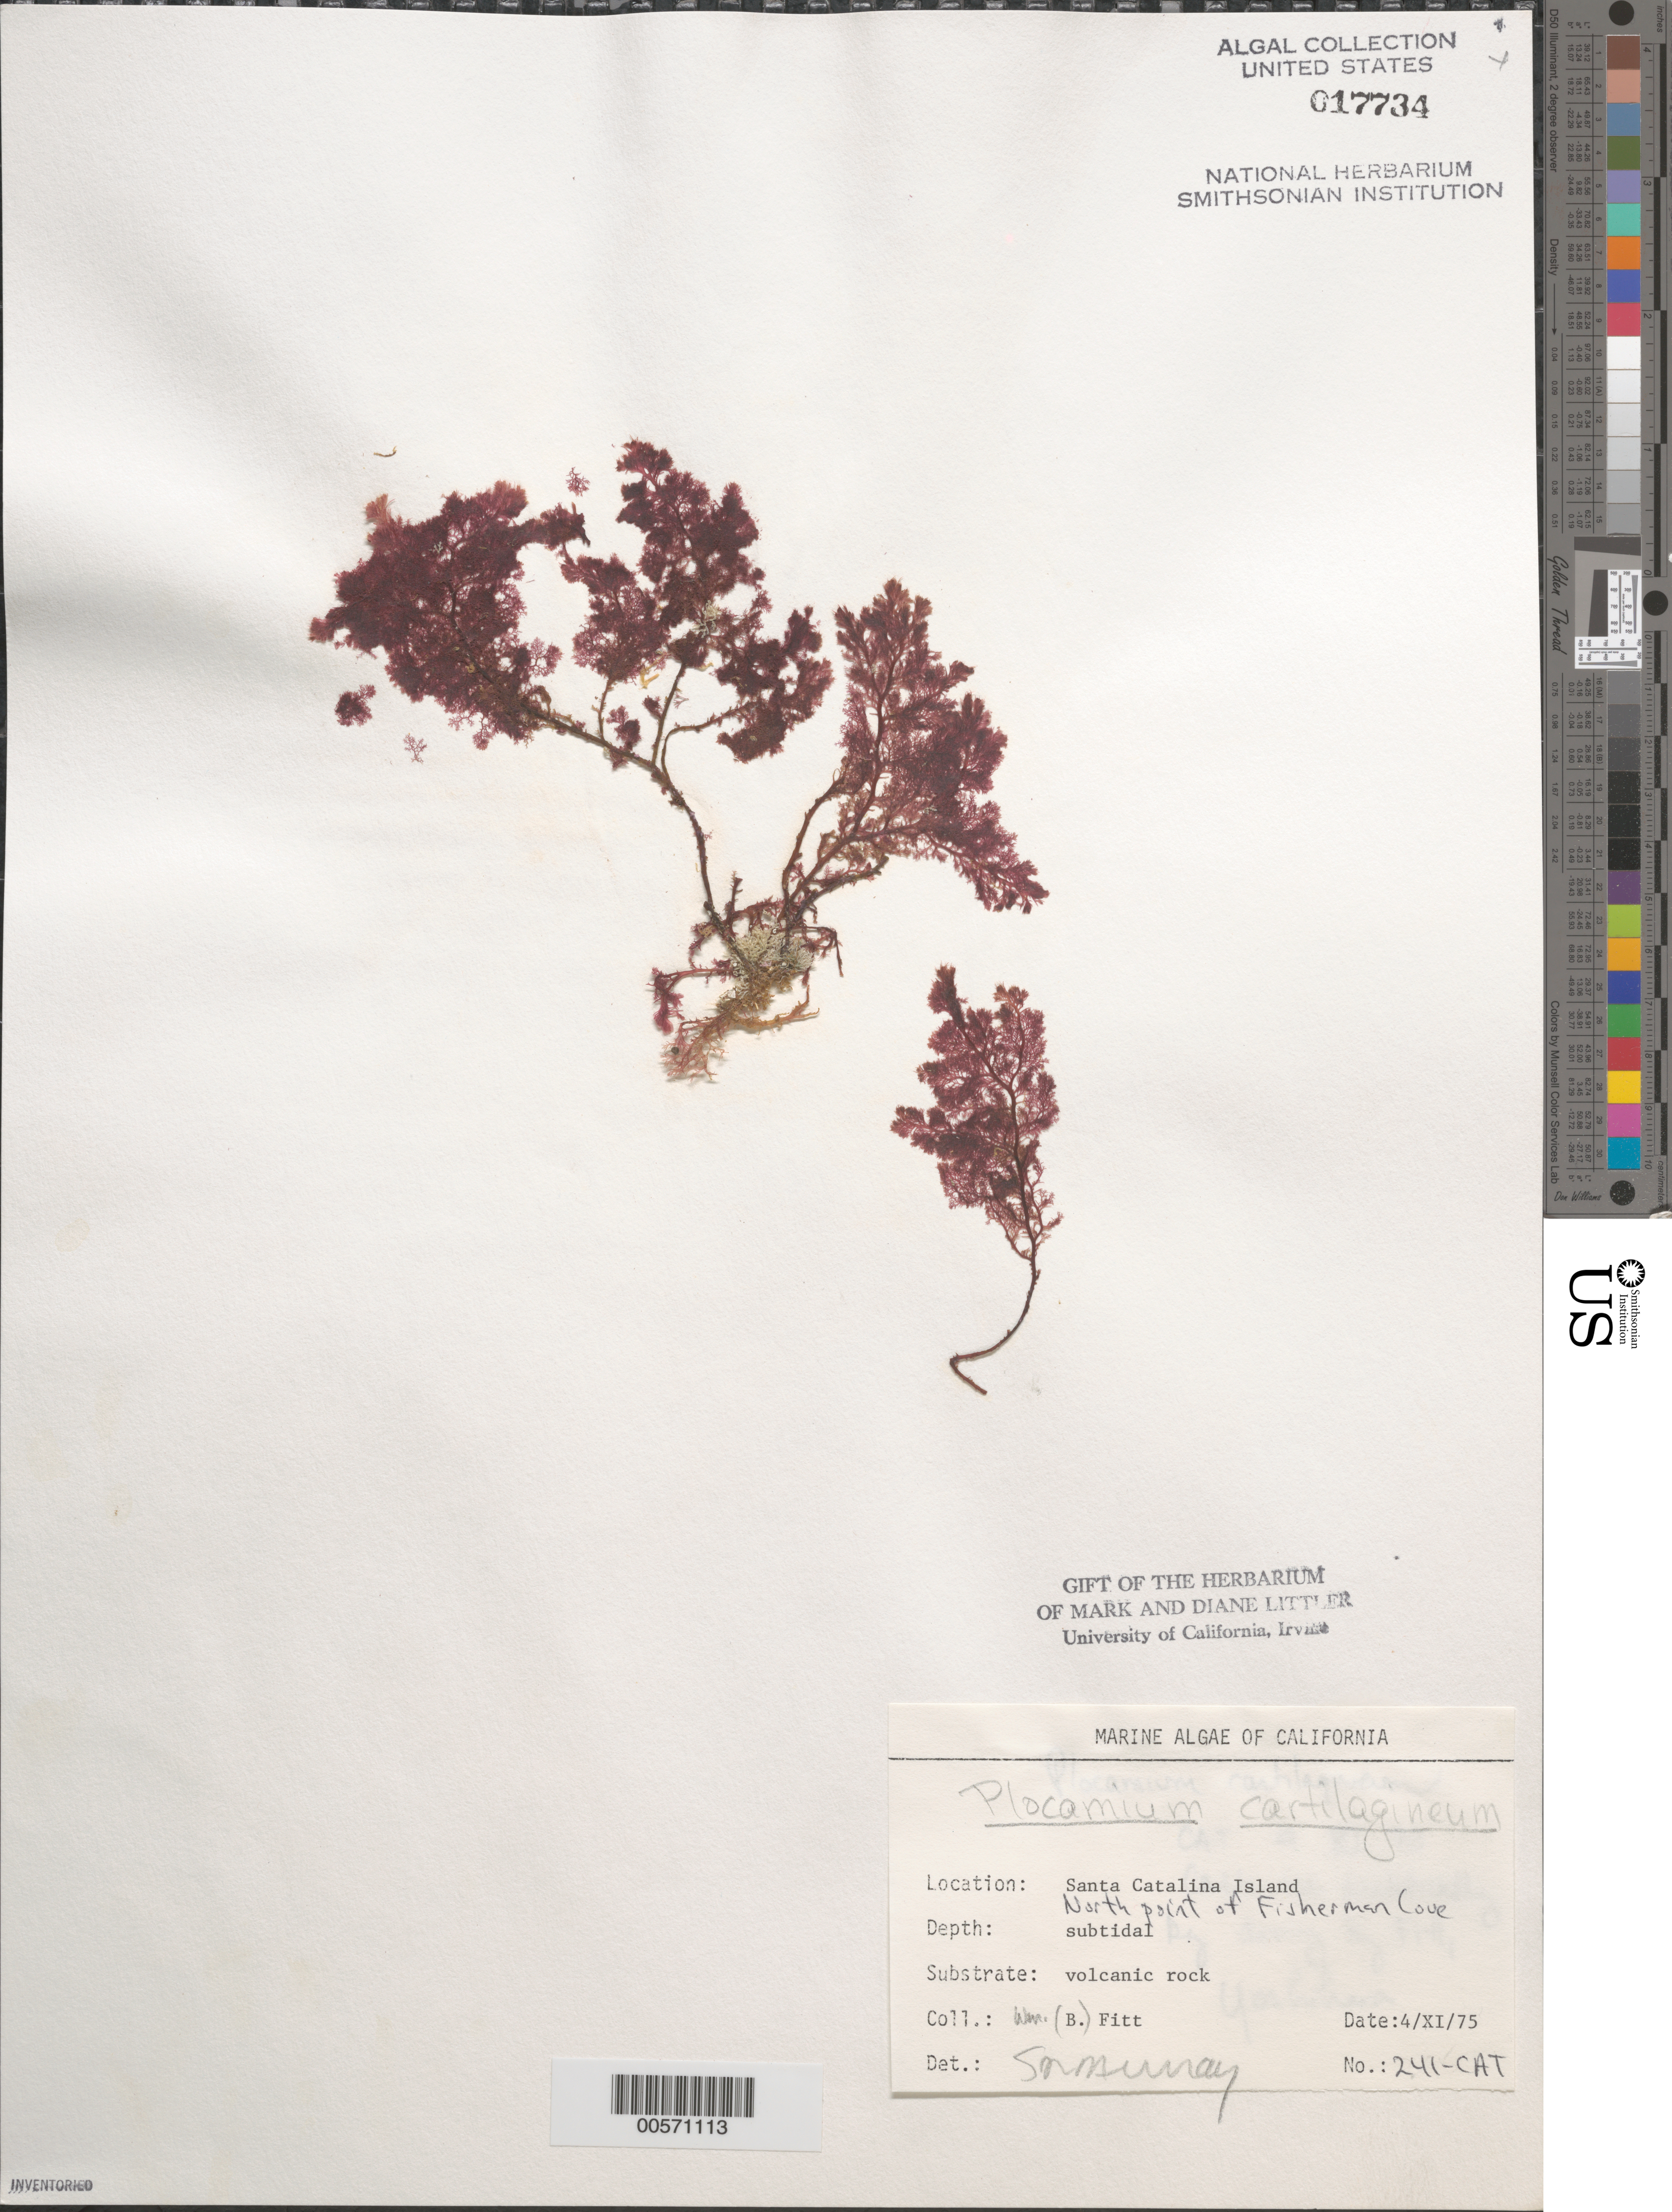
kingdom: Plantae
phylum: Rhodophyta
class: Florideophyceae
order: Plocamiales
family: Plocamiaceae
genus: Plocamium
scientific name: Plocamium cartilagineum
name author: (L.) P.S. Dixon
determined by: Murray, S. N.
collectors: W. Fitt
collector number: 241-cat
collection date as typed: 04 Nov 1975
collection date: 1975-11-04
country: United States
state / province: California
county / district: Los Angeles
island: Santa Catalina Island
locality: Fishermen Cove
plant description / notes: BLM-SOCALBIGHT Rocky Intertidal Survey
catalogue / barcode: US 17734